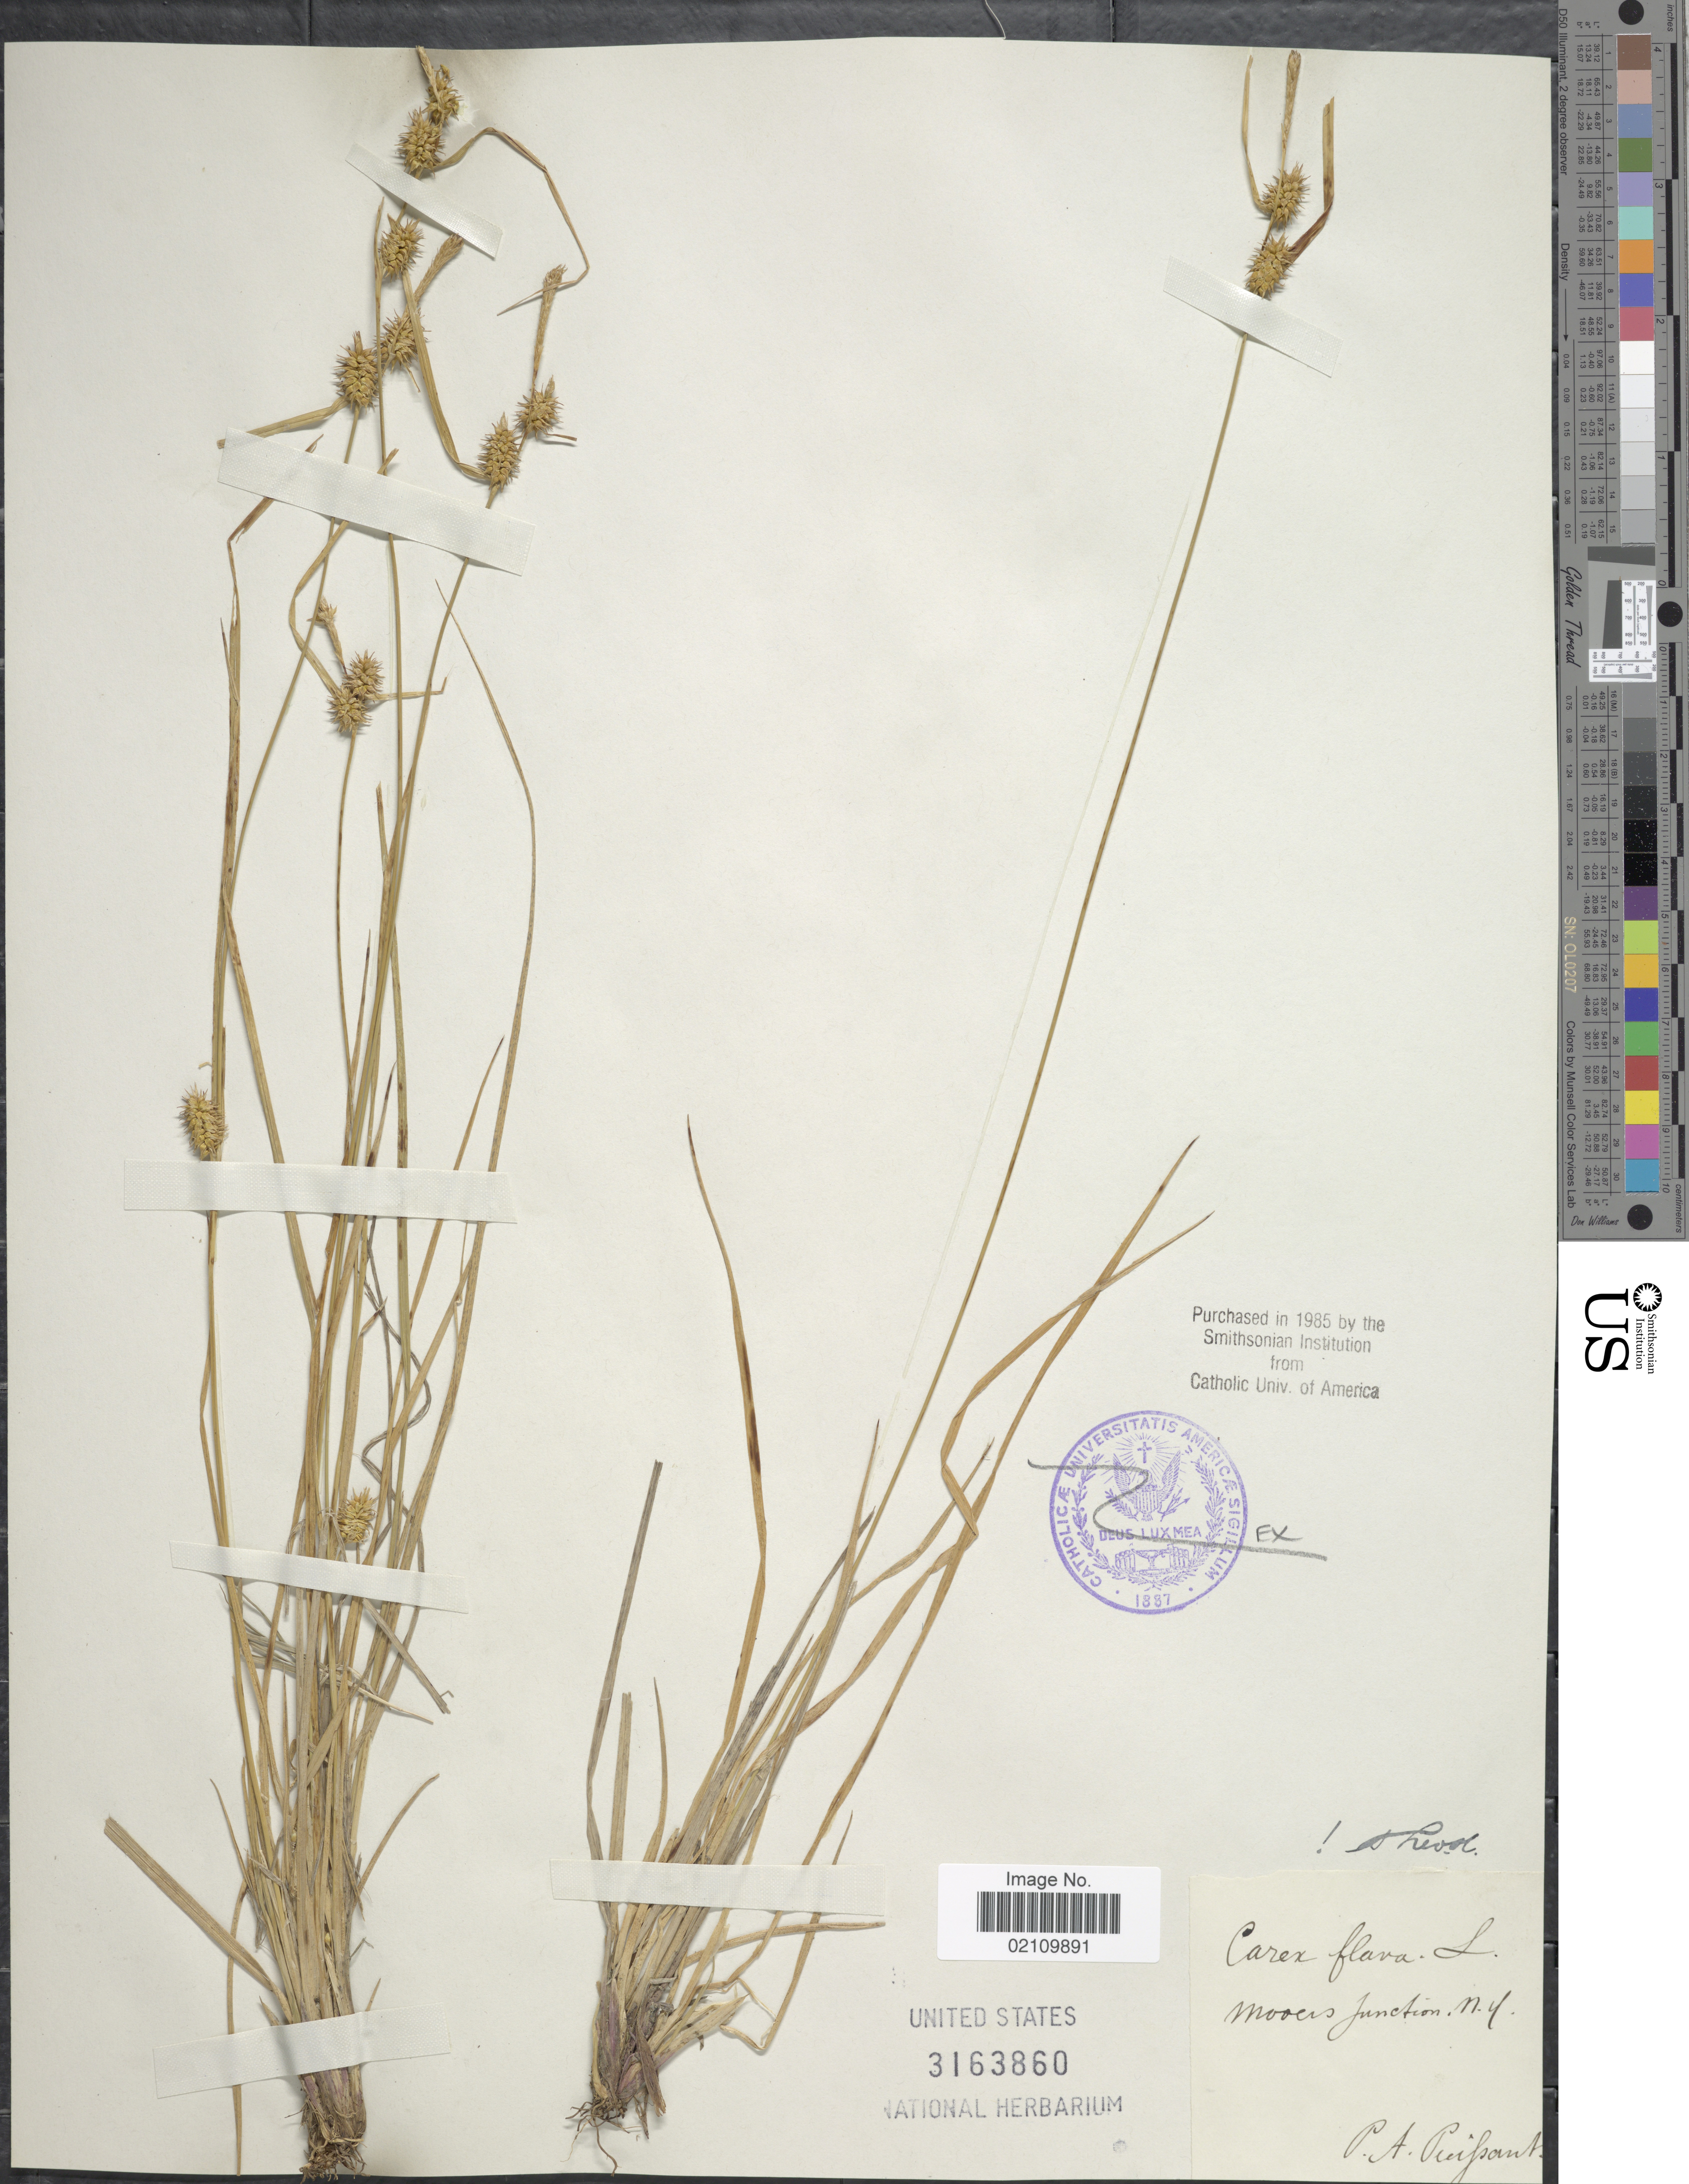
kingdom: Plantae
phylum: Tracheophyta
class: Liliopsida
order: Poales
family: Cyperaceae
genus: Carex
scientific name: Carex flava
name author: L.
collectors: P. Puissant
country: United States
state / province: New York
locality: Mooers Junction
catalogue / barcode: US 3163860